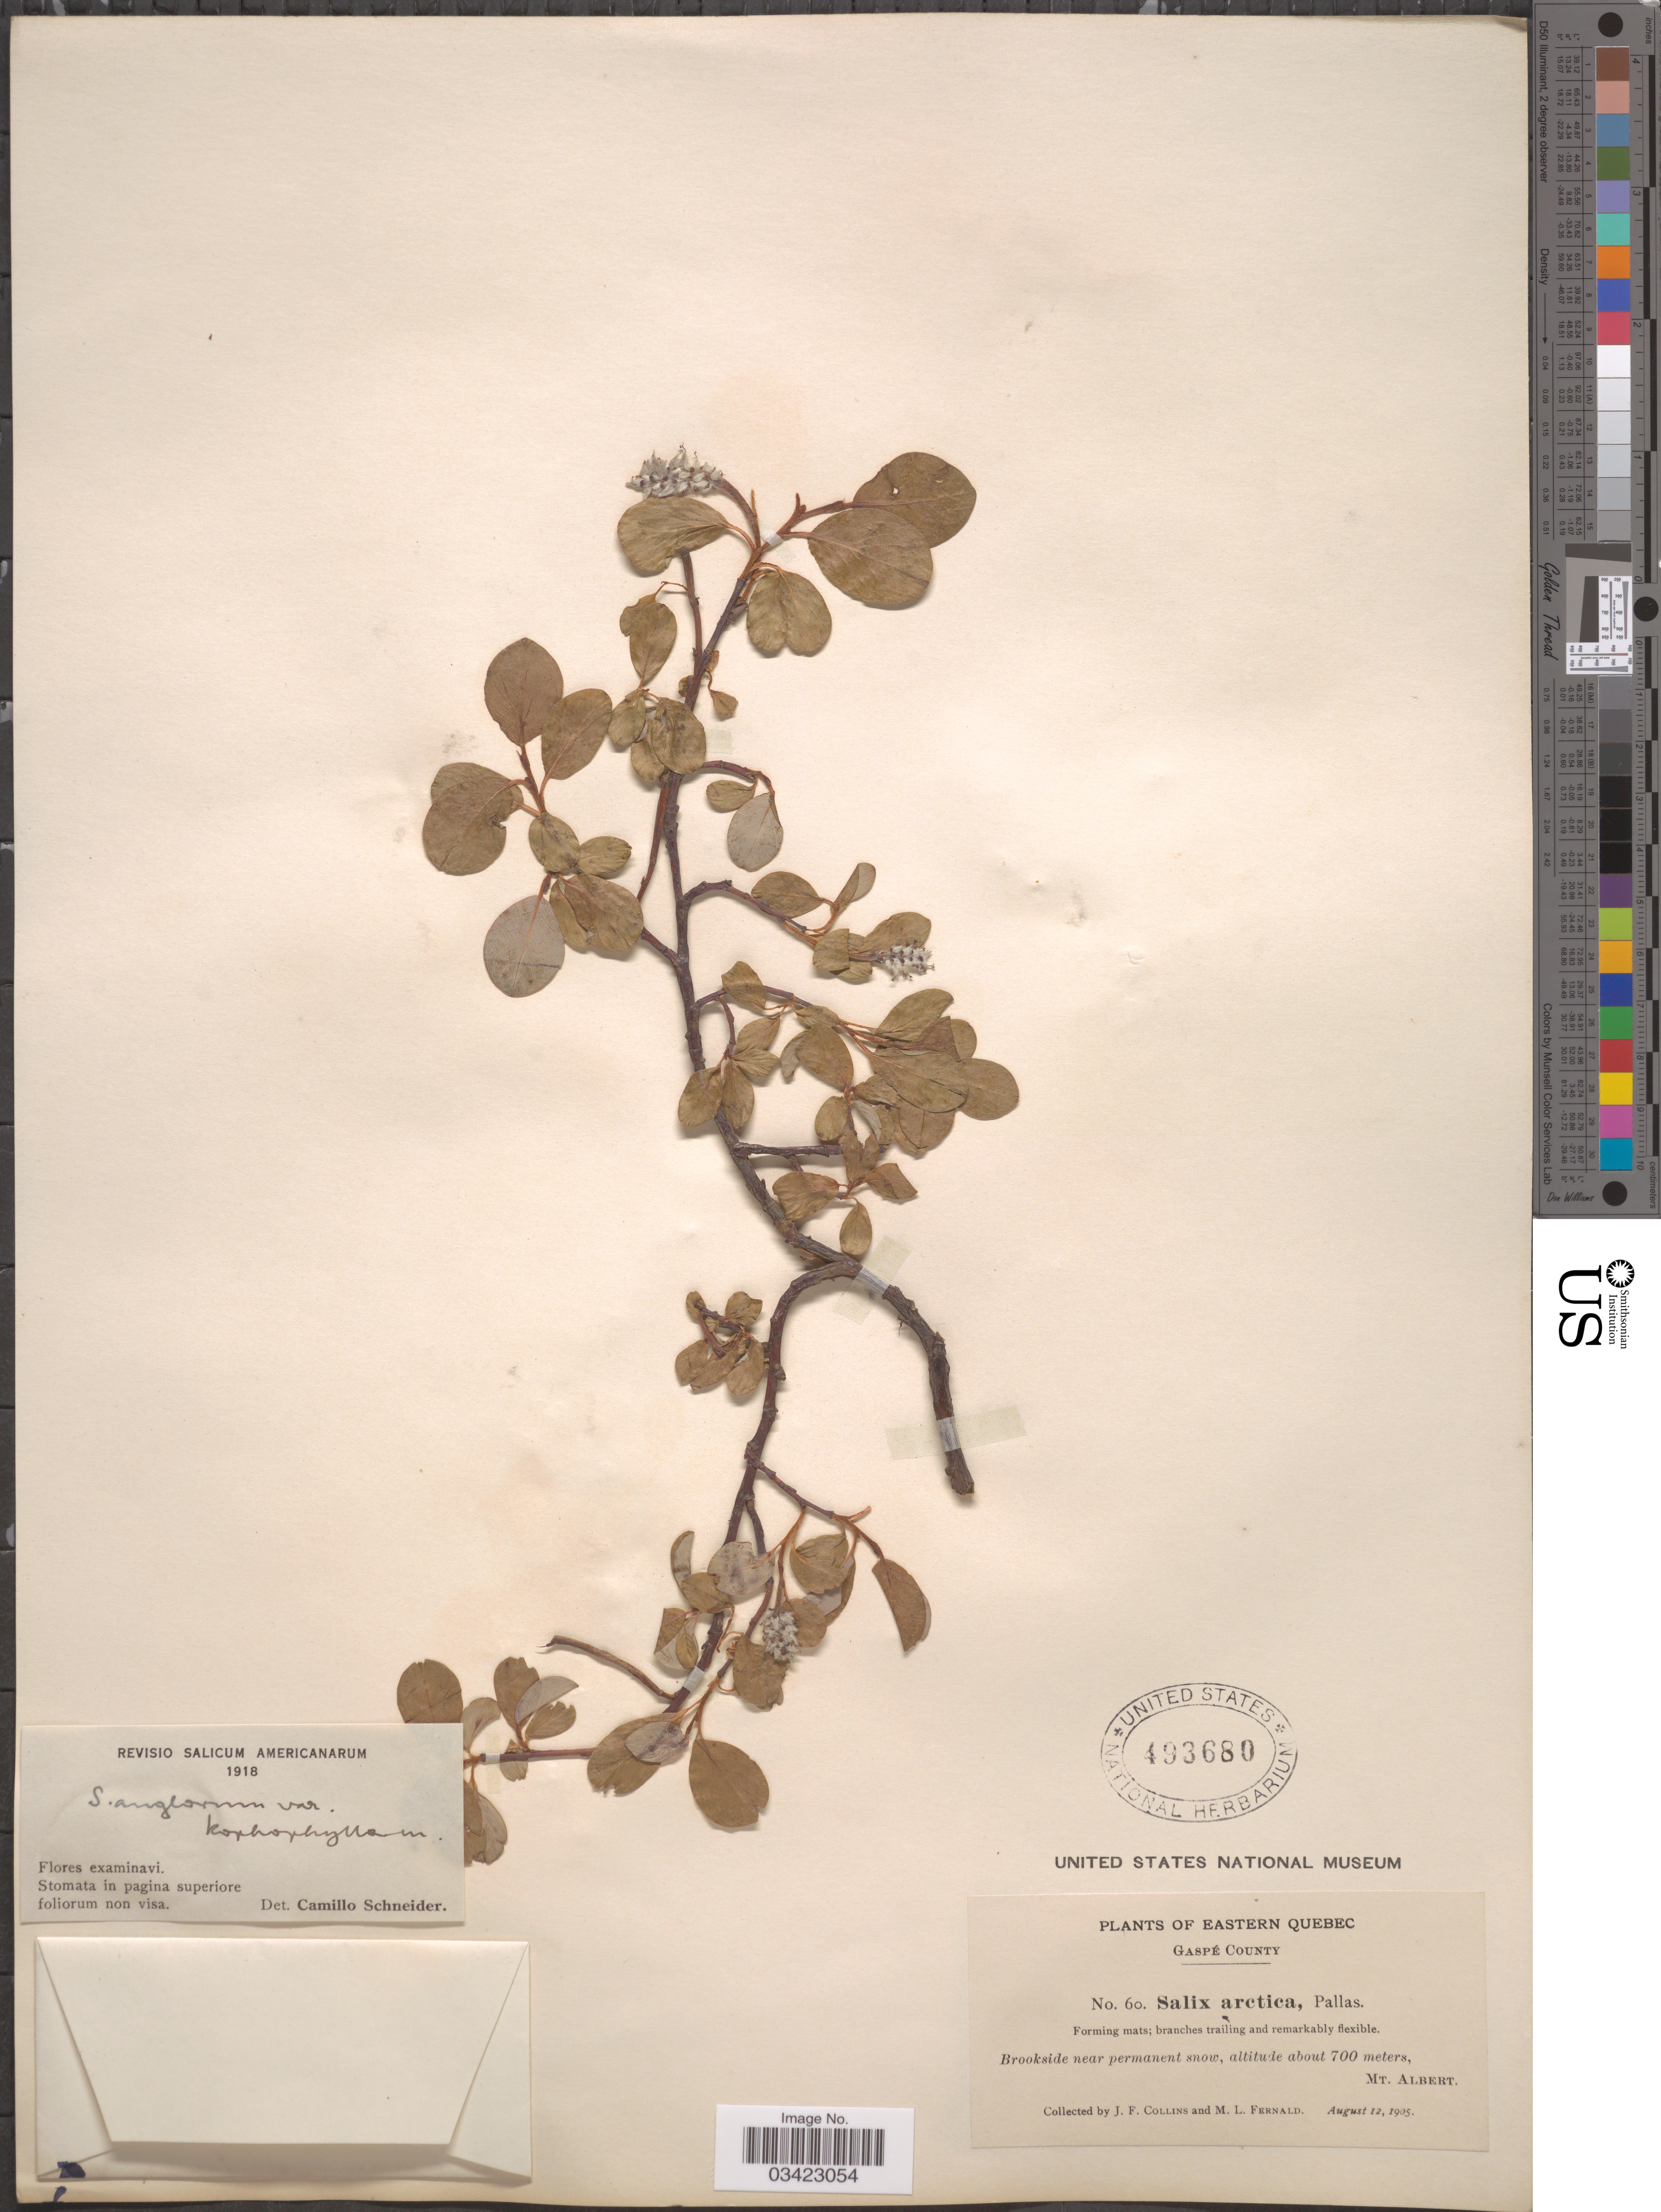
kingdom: Plantae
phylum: Tracheophyta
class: Magnoliopsida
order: Malpighiales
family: Salicaceae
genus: Salix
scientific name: Salix anglorum var. kophophylla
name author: C.K. Schneid.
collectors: J. Collins & M. L. Fernald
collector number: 60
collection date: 1905-08-12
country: Canada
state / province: Quebec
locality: Eastern Quebec. Gaspé County. Mt. Albert.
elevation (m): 700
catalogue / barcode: US 493680